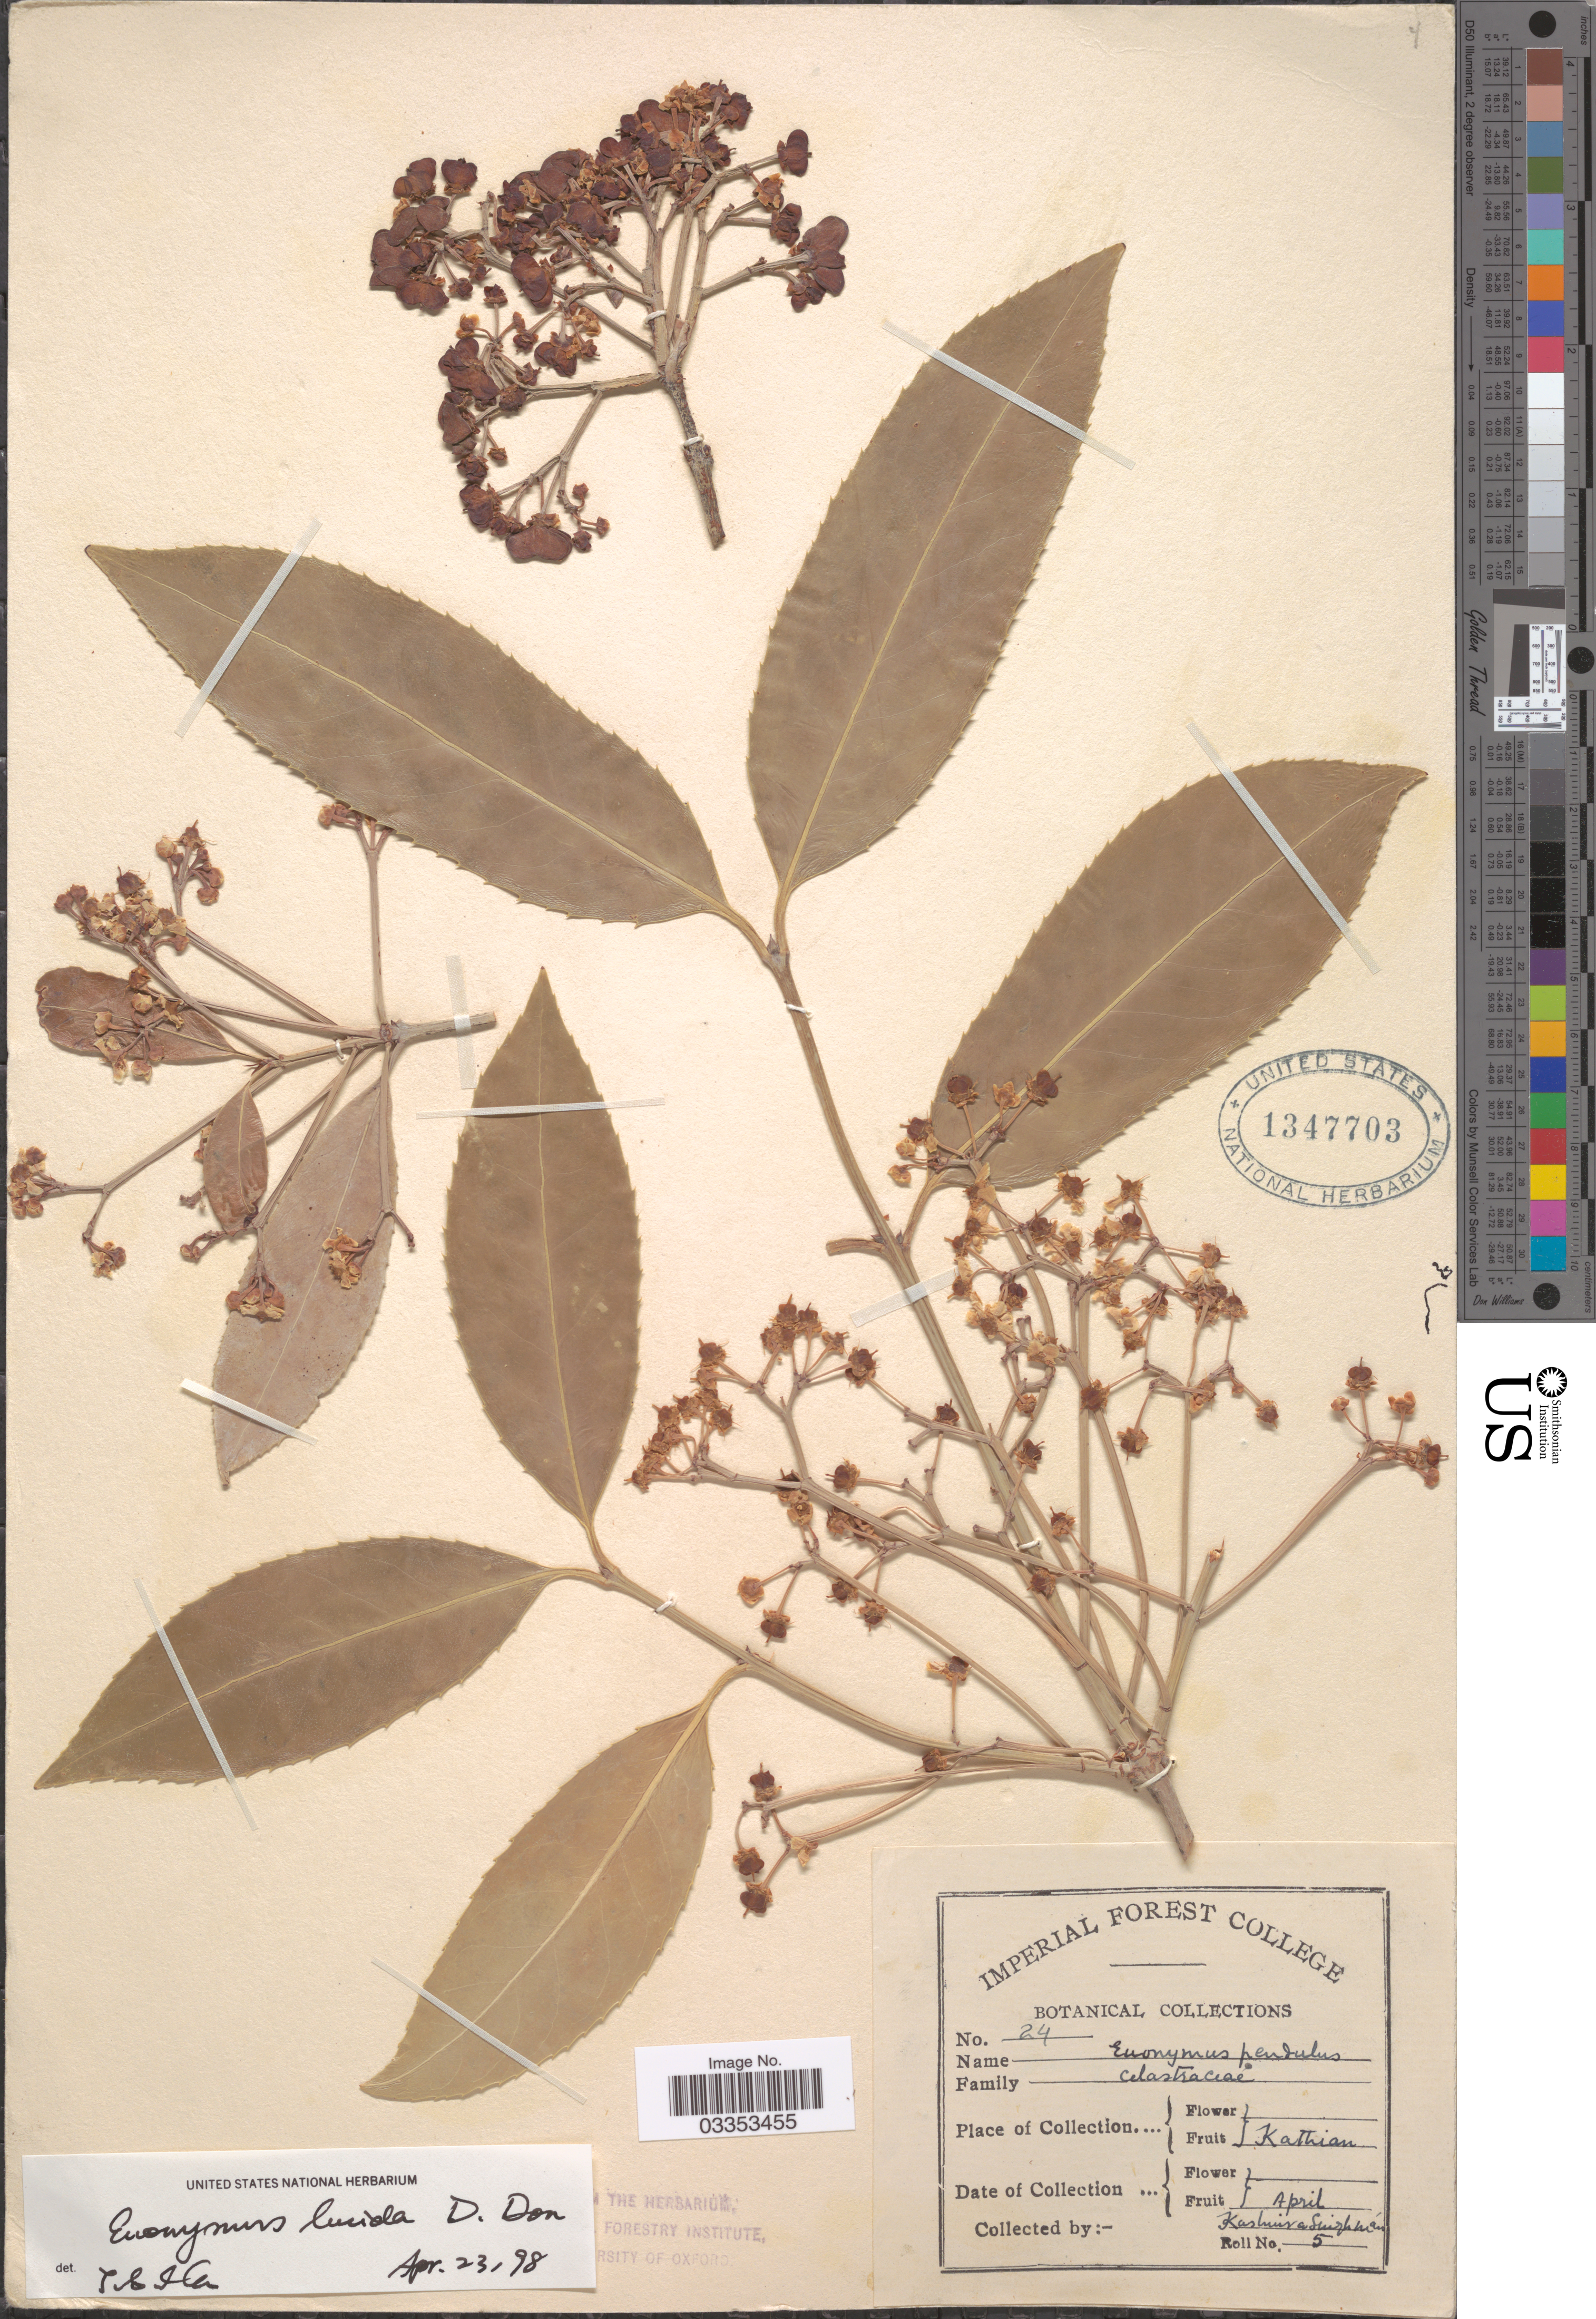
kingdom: Plantae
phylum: Tracheophyta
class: Magnoliopsida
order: Celastrales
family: Celastraceae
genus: Euonymus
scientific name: Euonymus lucidus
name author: D. Don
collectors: K. Man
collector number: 24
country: India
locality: Kathian.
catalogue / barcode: US 1347703